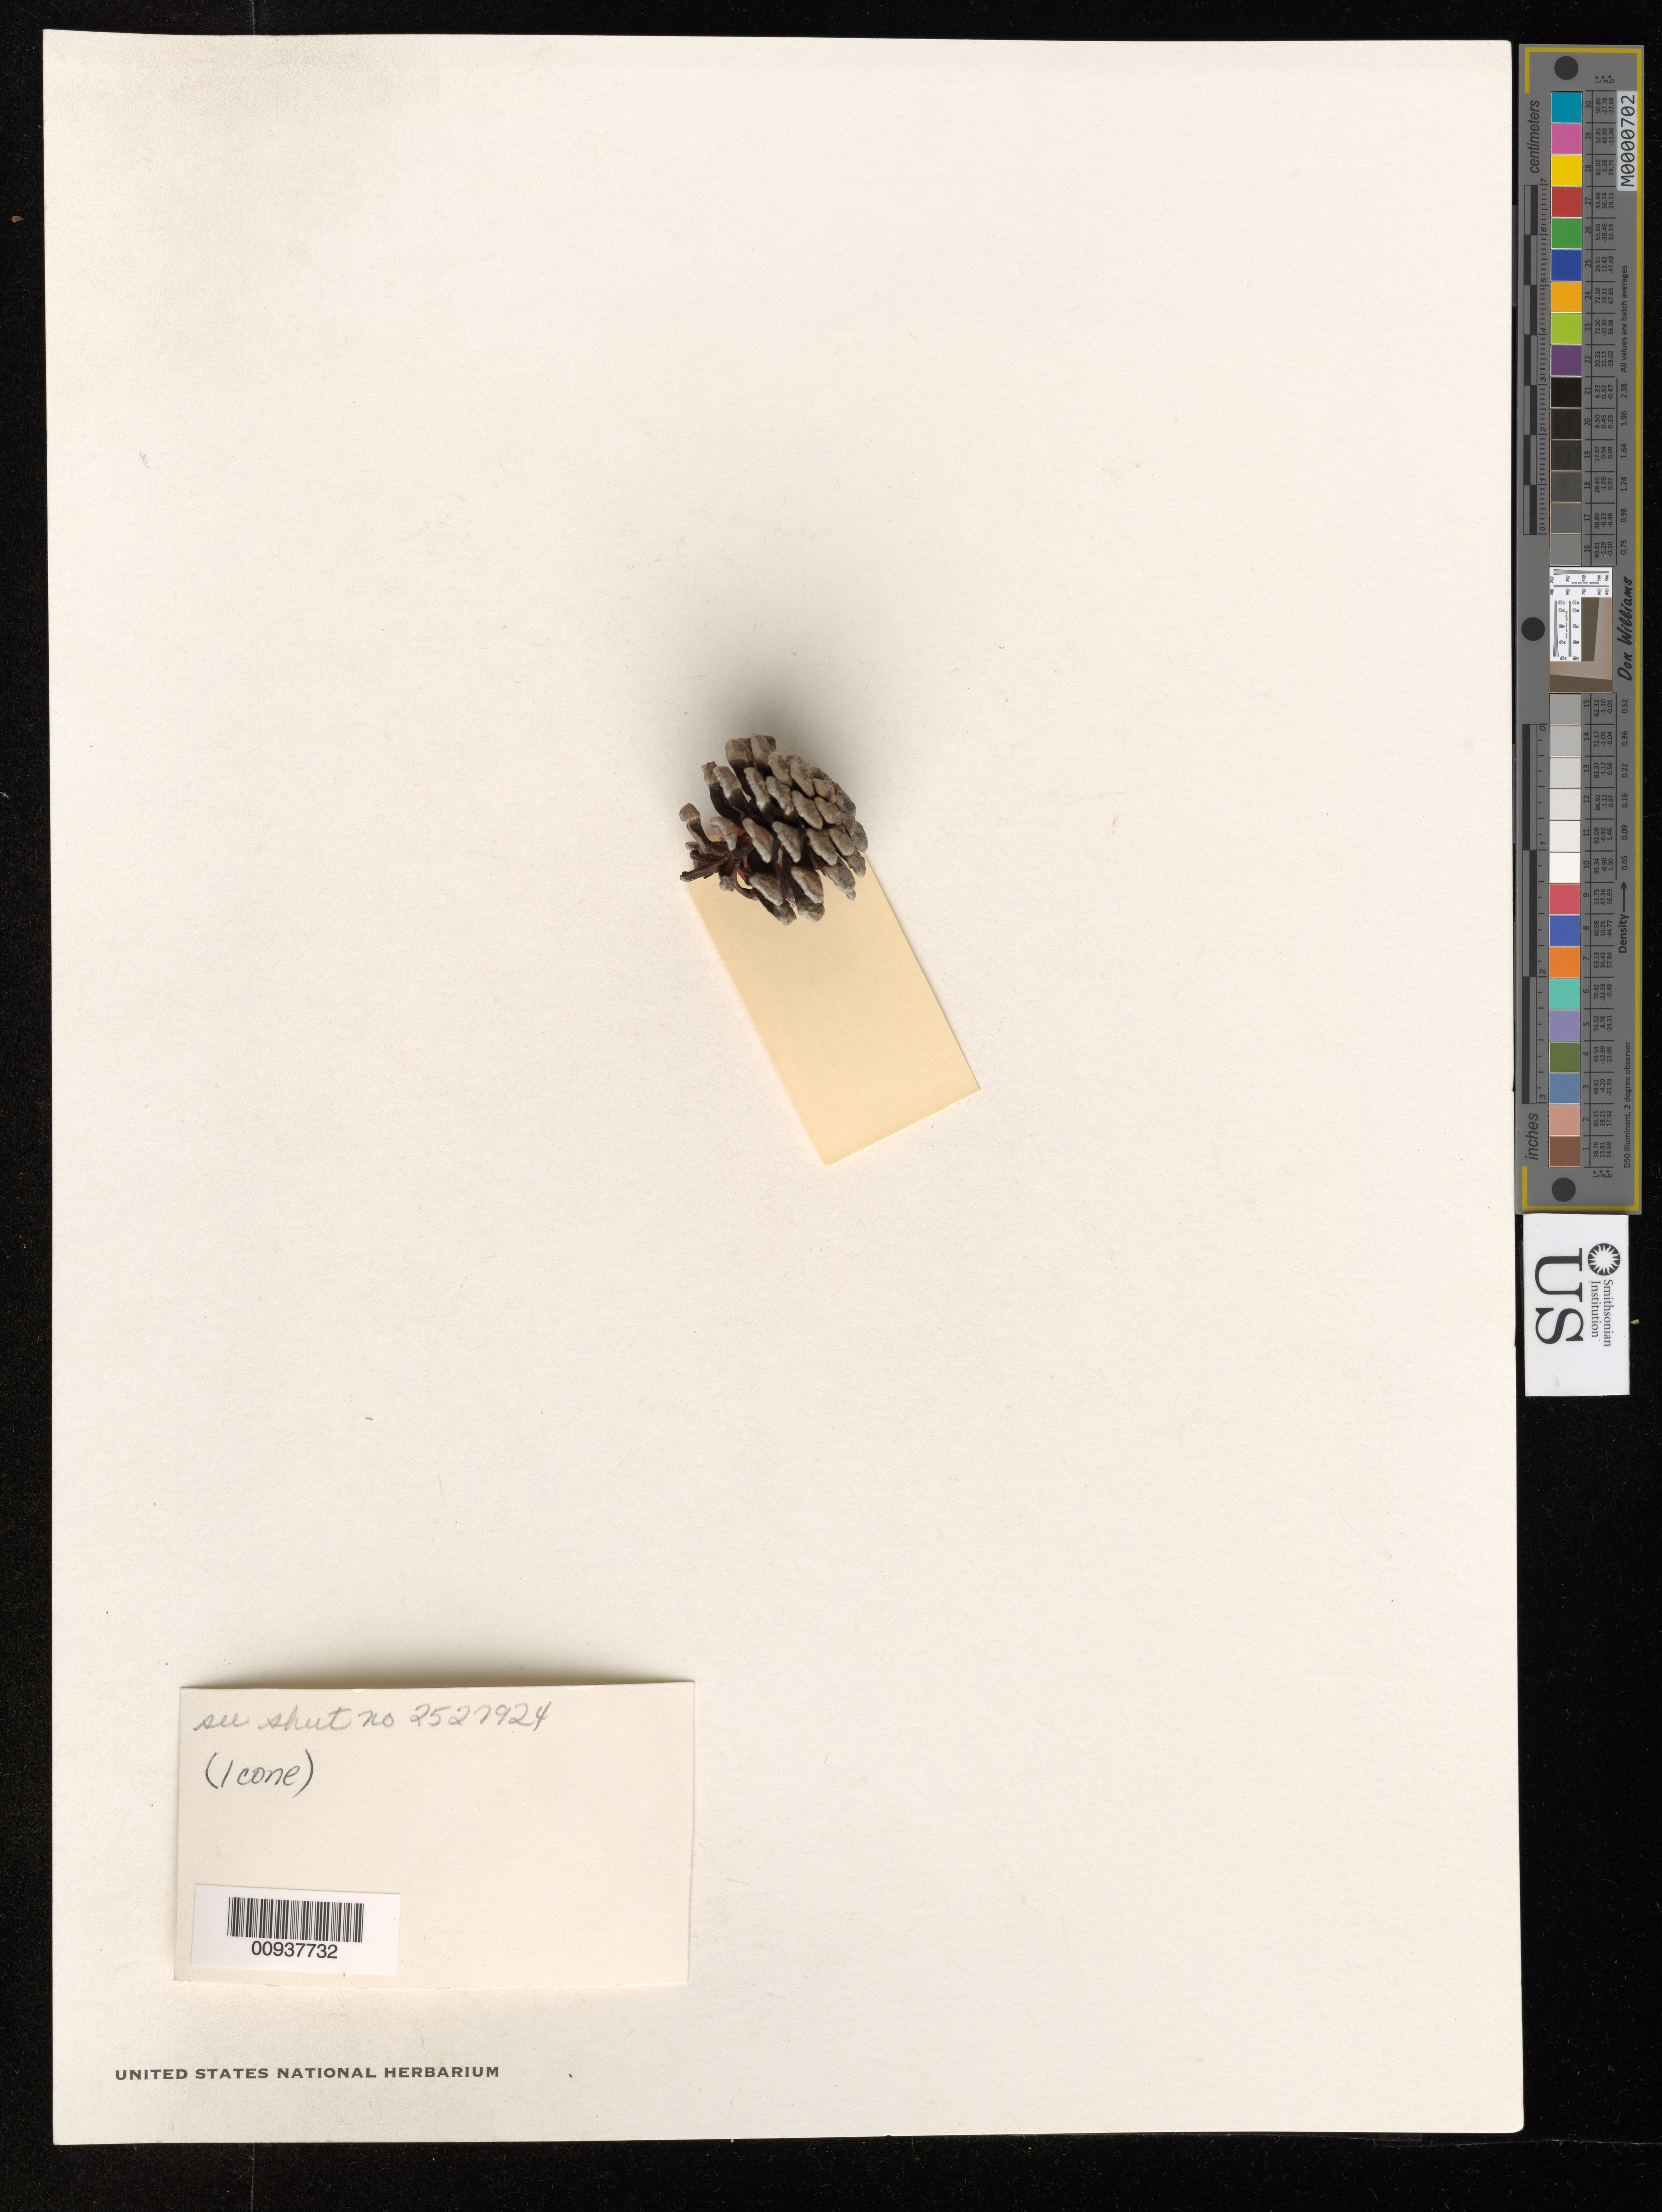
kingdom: Plantae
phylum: Tracheophyta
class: Pinopsida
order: Pinales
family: Pinaceae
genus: Pinus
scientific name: Pinus lumholtzii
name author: B.L. Rob. & Fernald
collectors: E. L. Little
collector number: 17887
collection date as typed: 02 Oct 1960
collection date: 1960-10-02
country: Mexico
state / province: Durango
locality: Near San Miguel de las Cruces, 130 km. NW of Durango.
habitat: Uncommon and local in pine-oak forest barren rocky shallow soil.